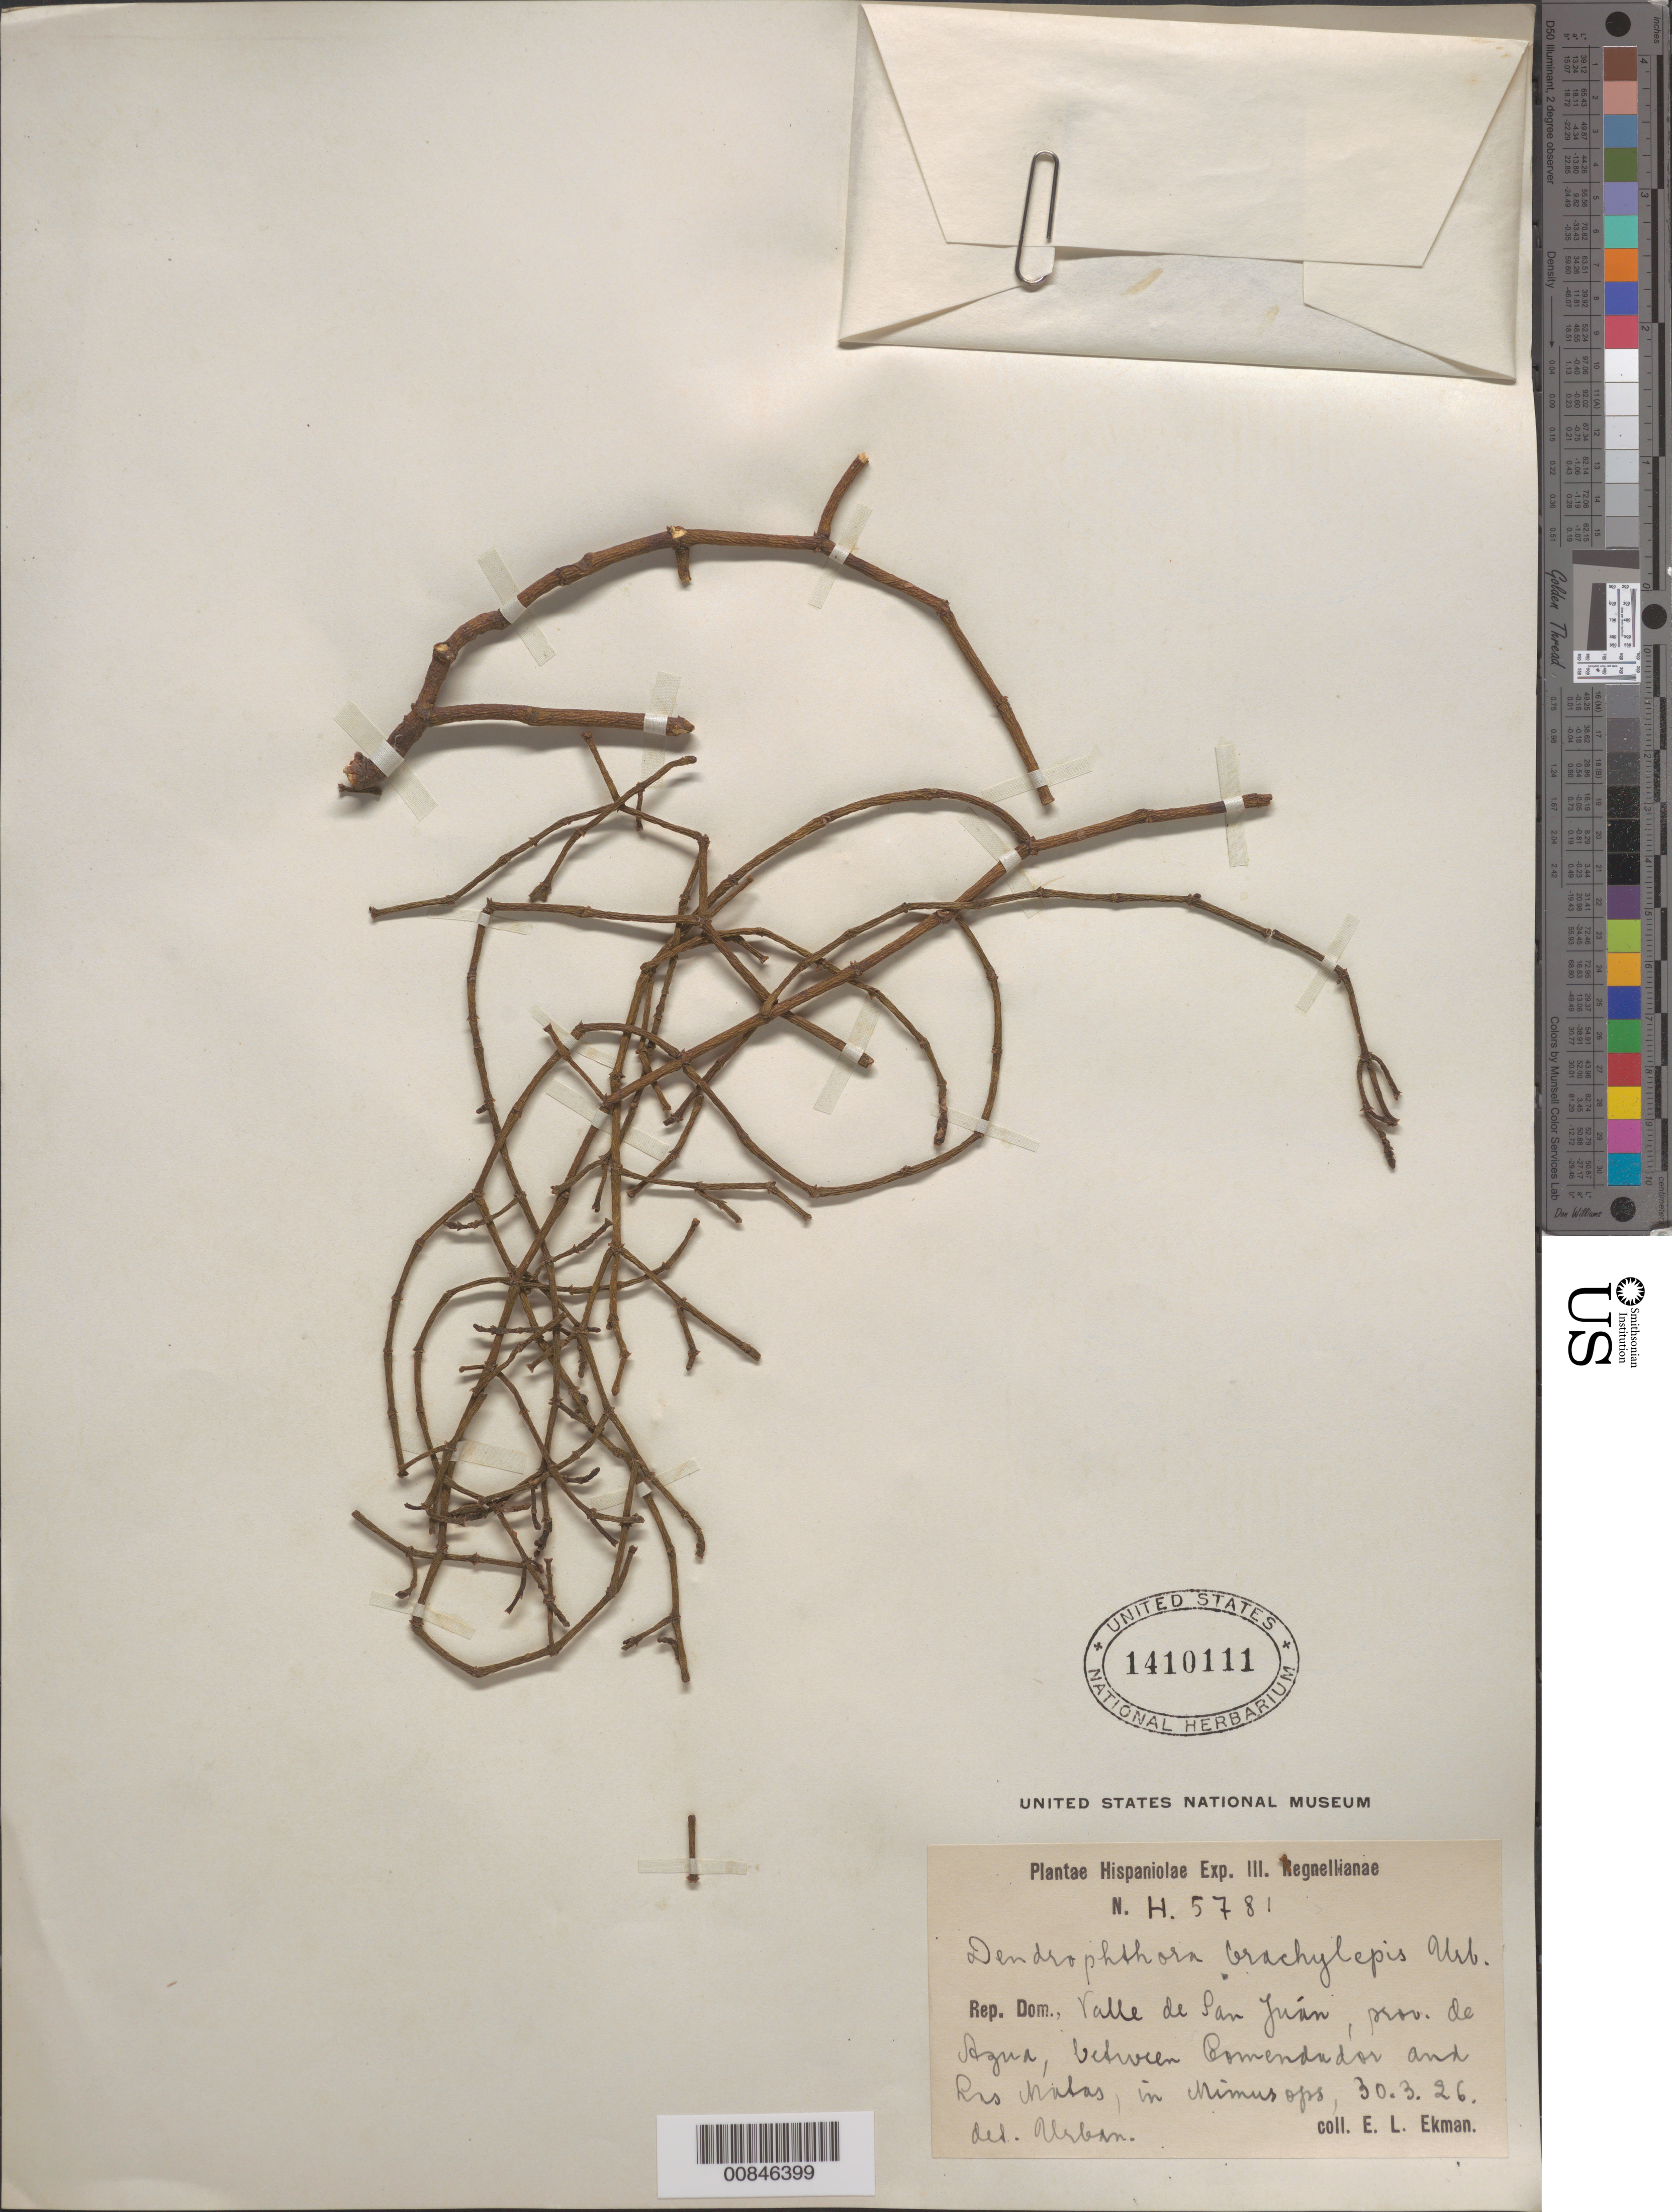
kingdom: Plantae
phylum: Tracheophyta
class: Magnoliopsida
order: Santalales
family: Viscaceae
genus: Dendrophthora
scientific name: Dendrophthora brachylepis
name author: Urb.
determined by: Urban, Ignatz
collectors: E. L. Ekman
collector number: H 5781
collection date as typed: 30 Mar 1926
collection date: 1926-03-30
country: Dominican Republic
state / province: Azua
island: Hispaniola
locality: Valle de San Juan, between Comendador and Las Matas.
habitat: In Mimusops.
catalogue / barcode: US 1410111